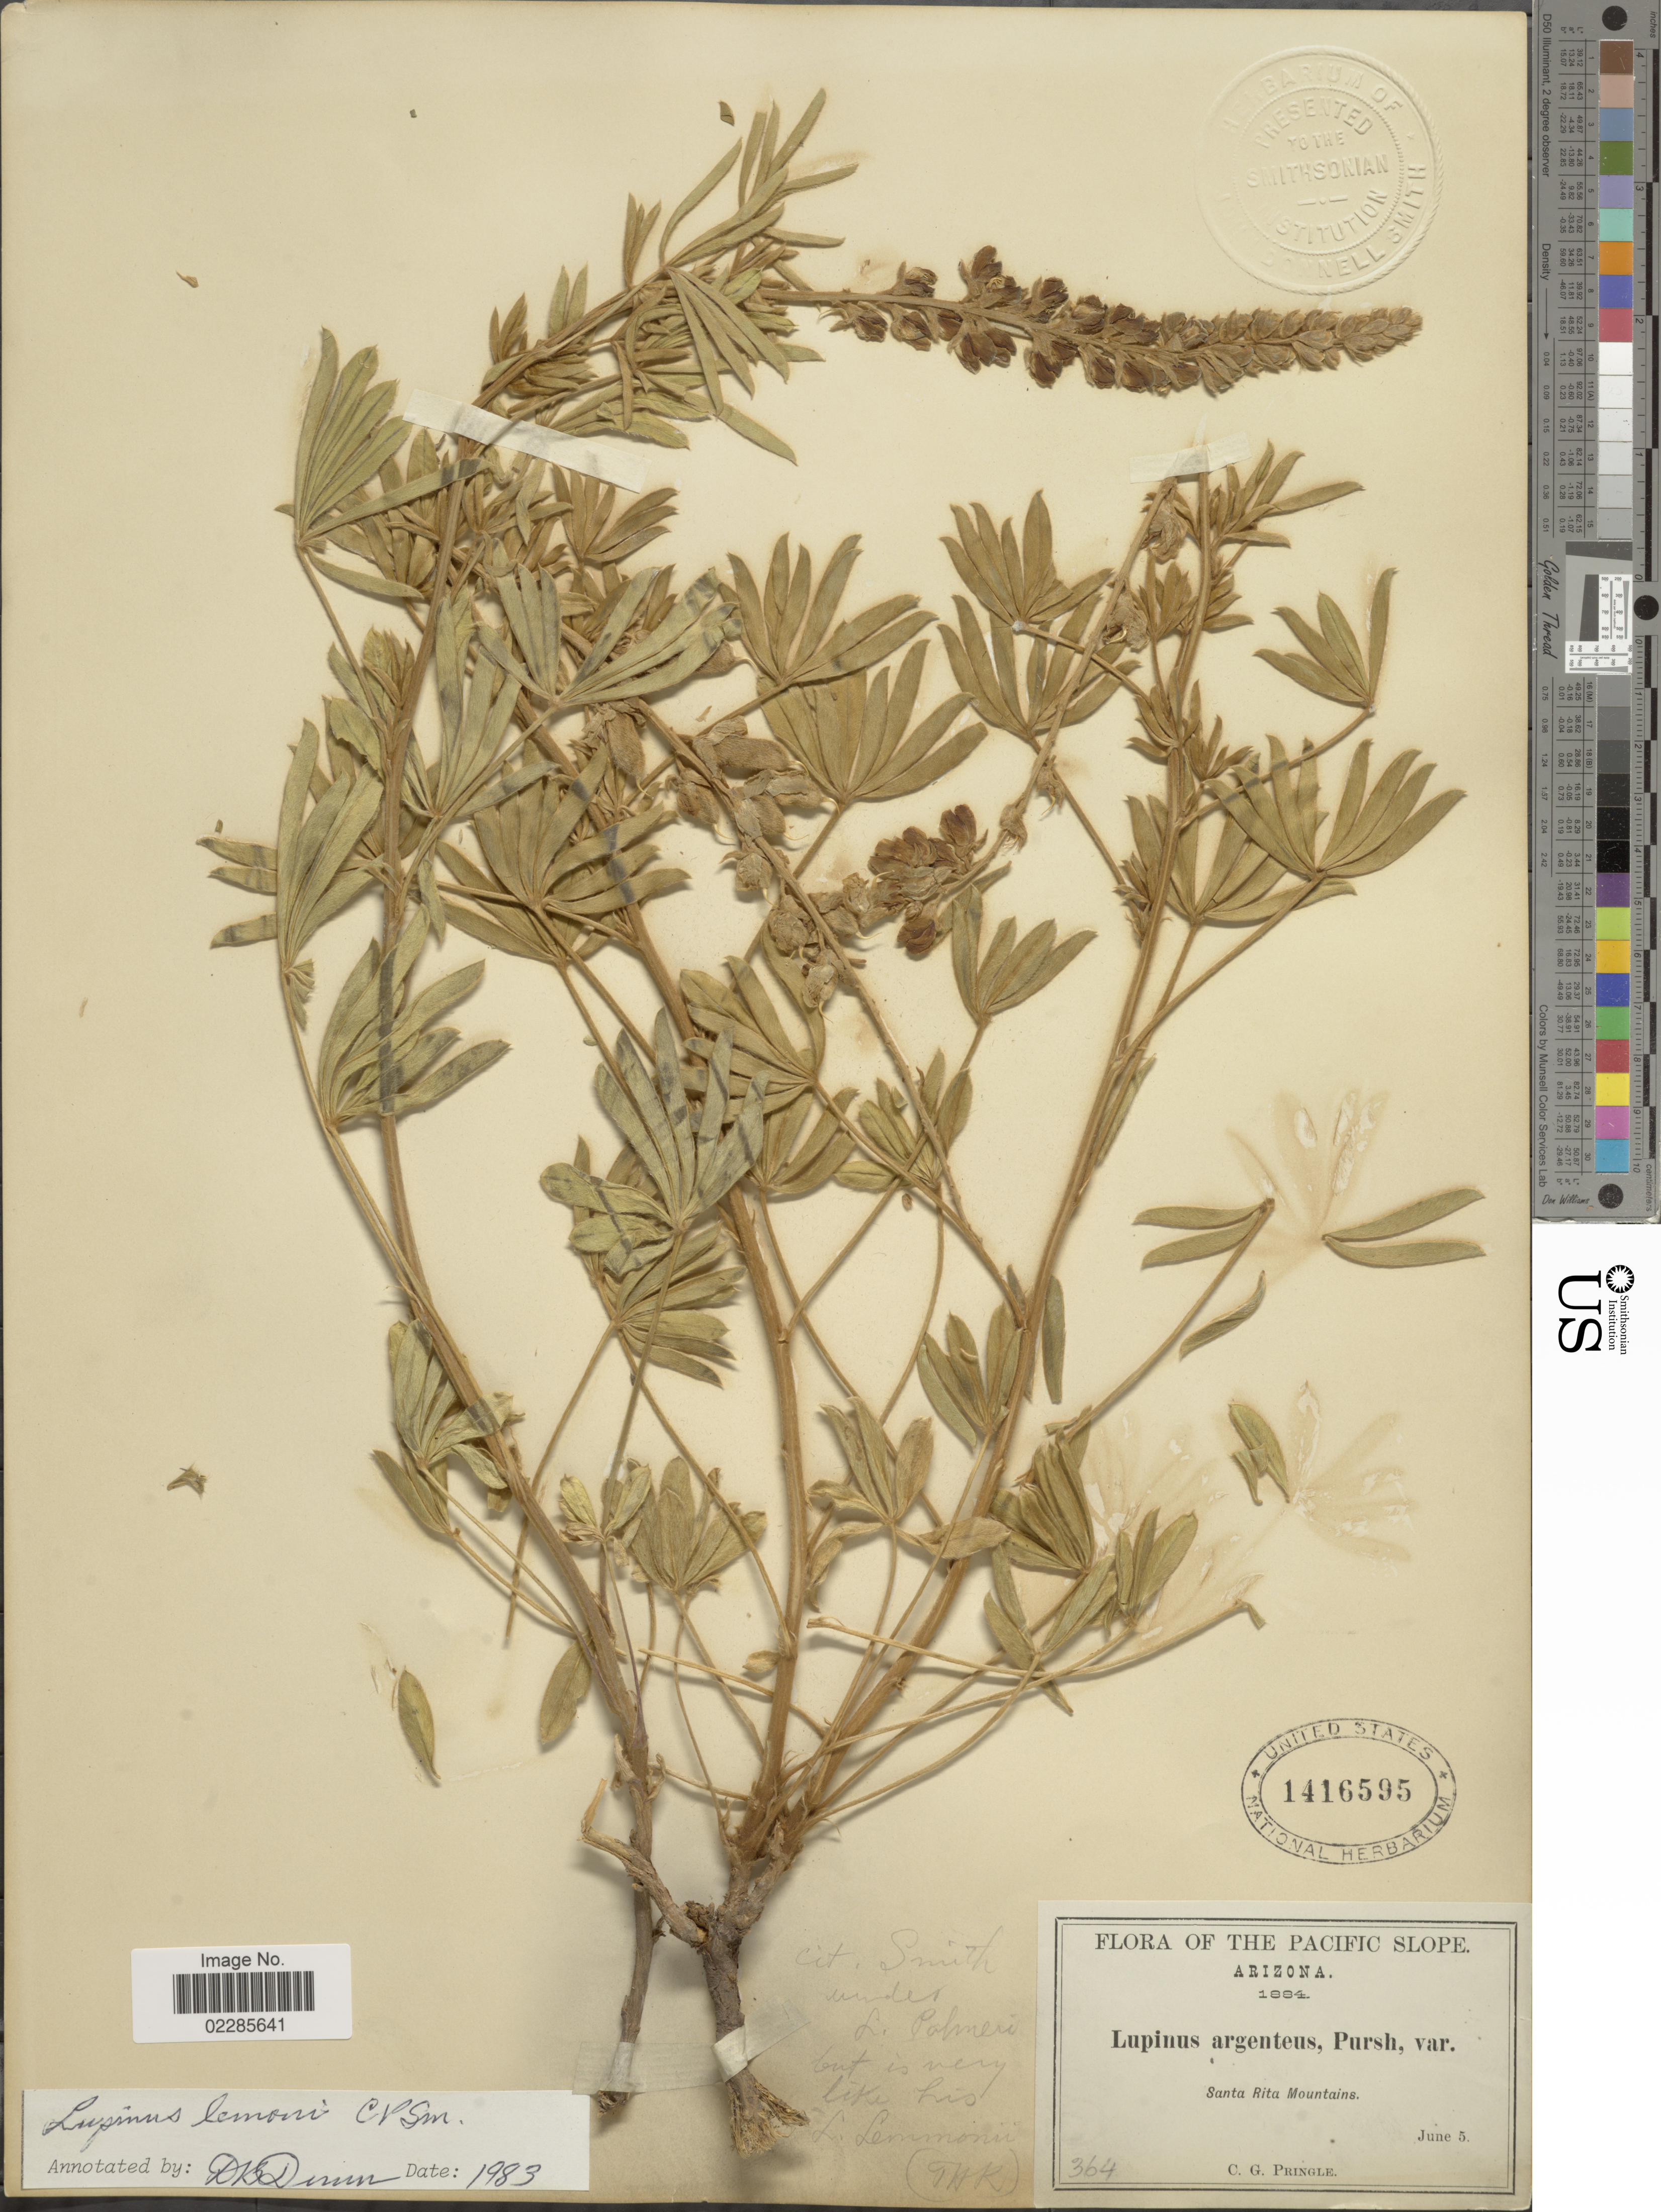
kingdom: Plantae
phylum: Tracheophyta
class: Magnoliopsida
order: Fabales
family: Fabaceae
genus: Lupinus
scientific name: Lupinus lemmonii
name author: C.P. Sm.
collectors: C. G. Pringle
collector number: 364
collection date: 1884-06-05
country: United States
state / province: Arizona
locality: The Pacific Slope, Santa Rita Mountains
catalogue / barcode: US 1416595